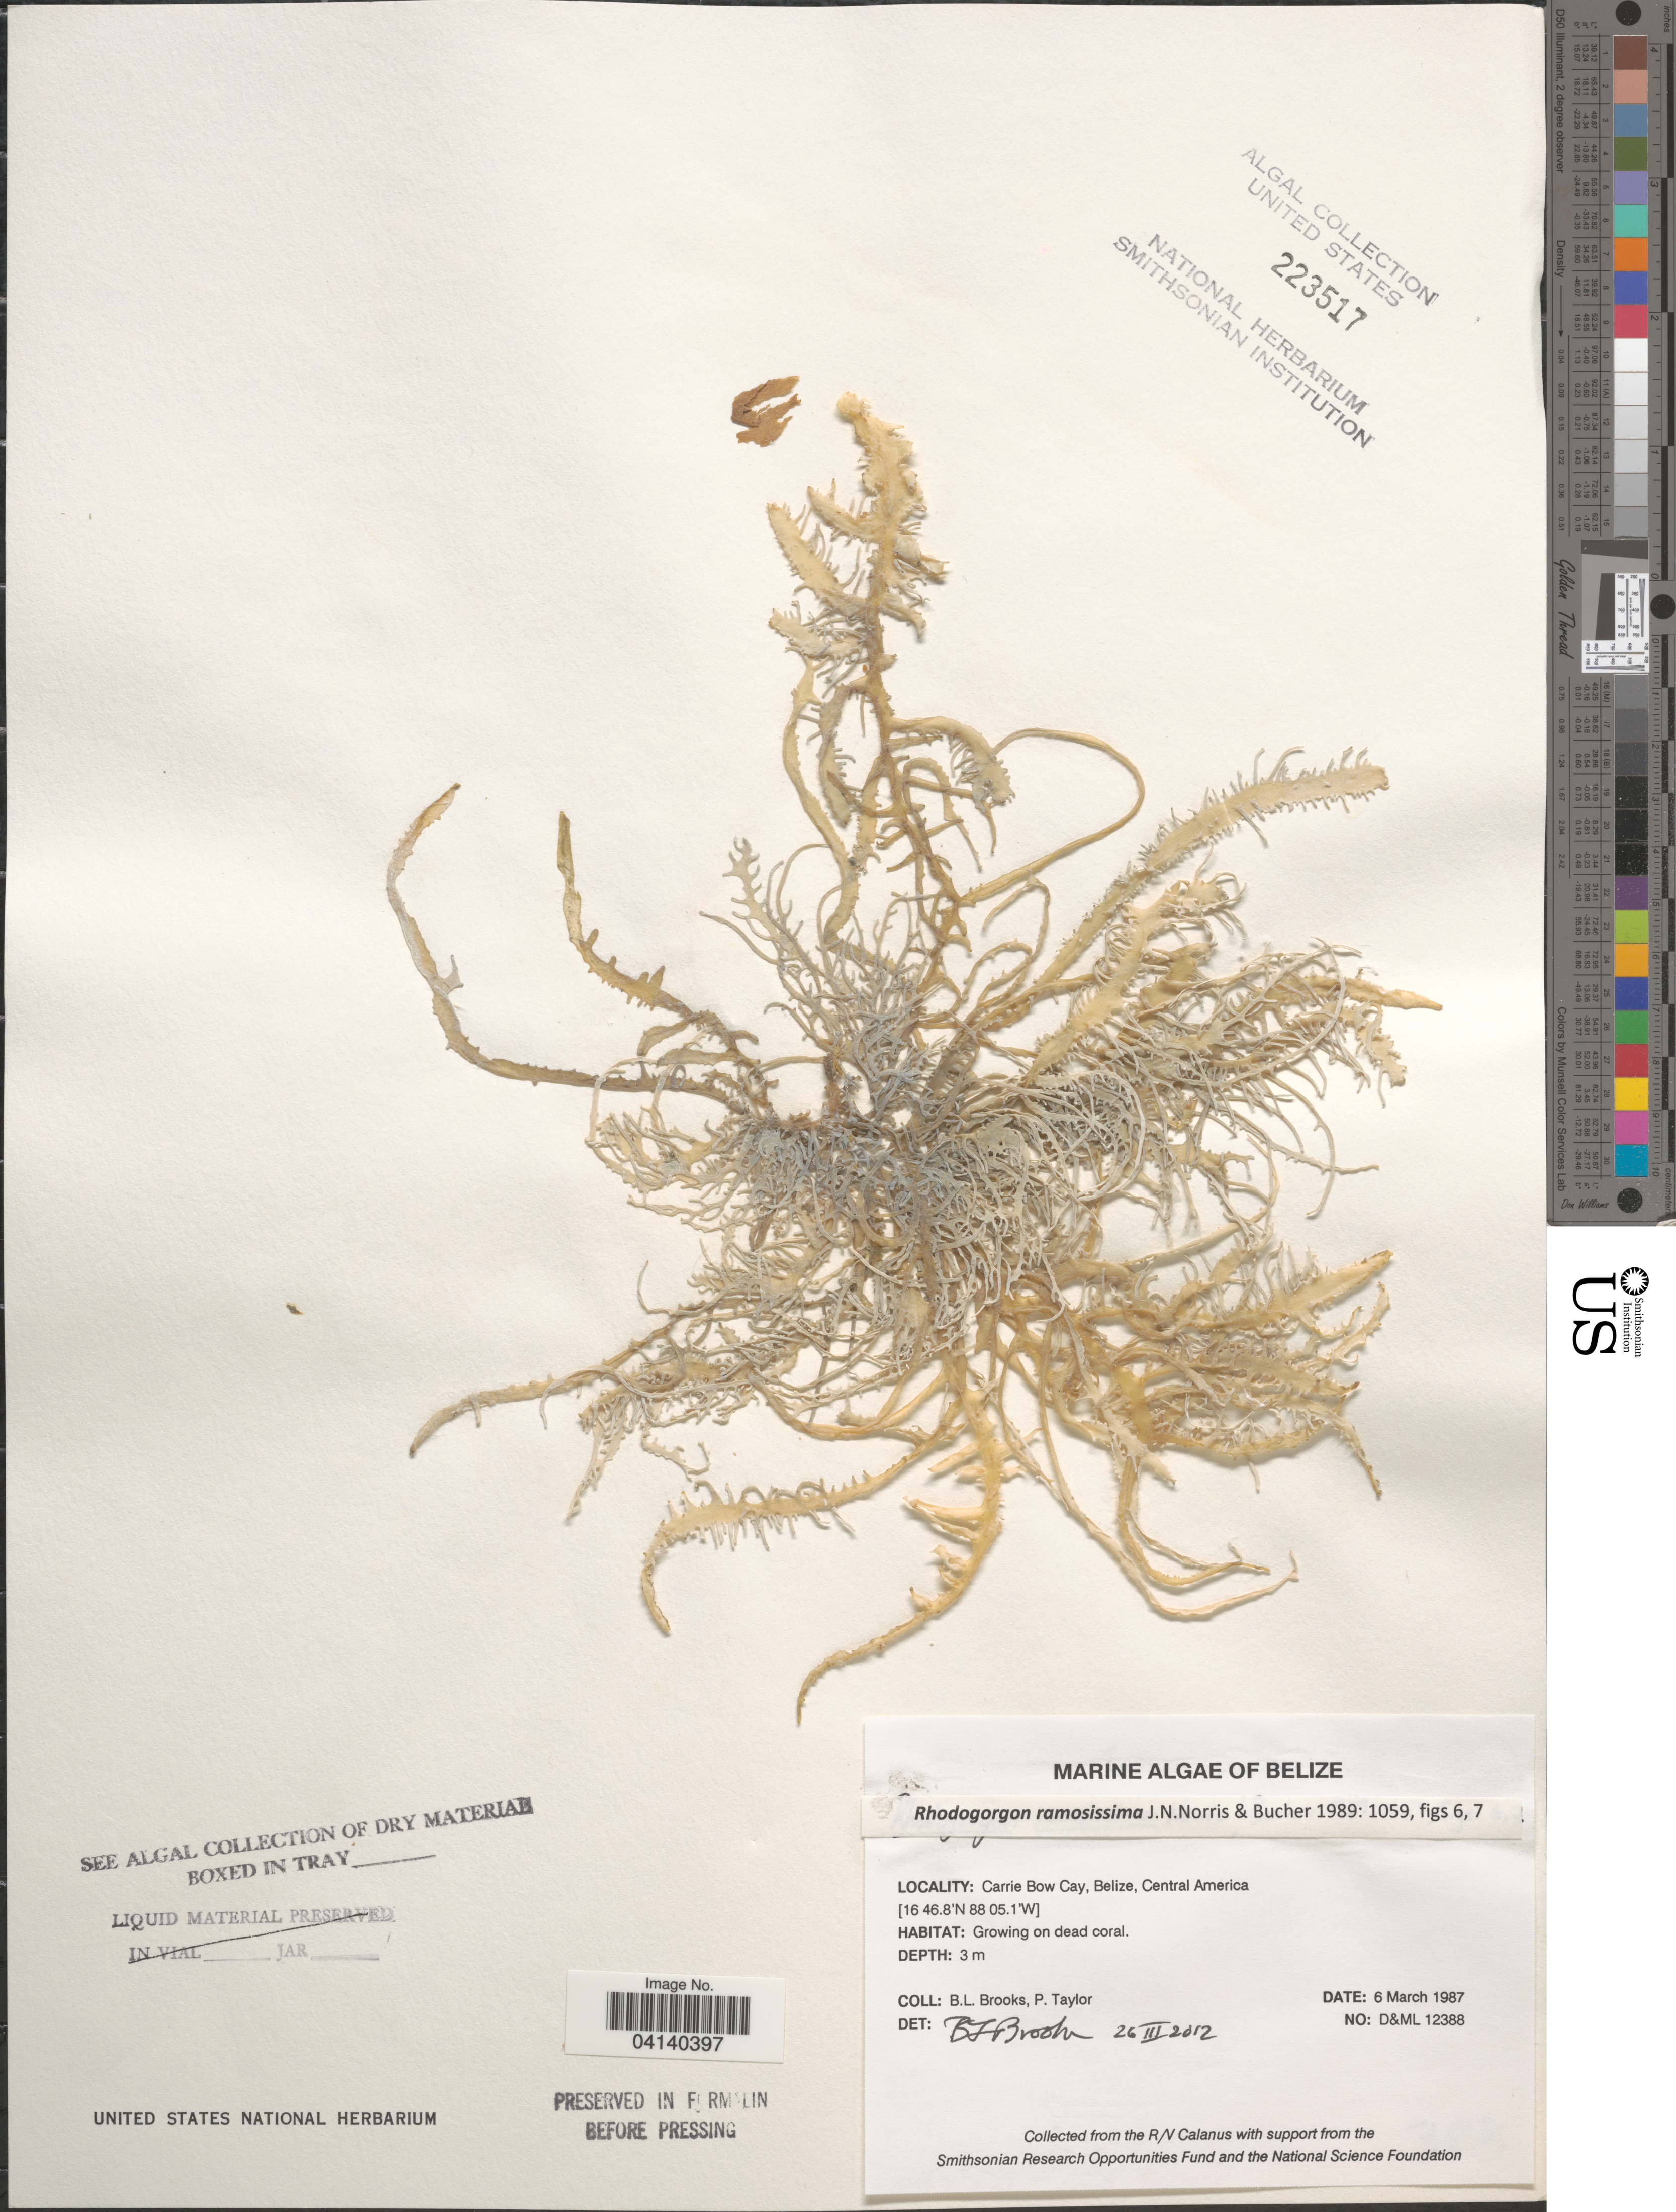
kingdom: Plantae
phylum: Rhodophyta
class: Florideophyceae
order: Rhodogorgonales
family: Rhodogorgonaceae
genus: Rhodogorgon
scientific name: Rhodogorgon ramosissima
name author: J.N. Norris & K.E. Bucher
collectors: B. Brooks & P. Taylor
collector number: D&ML12388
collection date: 1987-03-06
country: Belize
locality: Carrie Bow Cay.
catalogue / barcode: US 223517